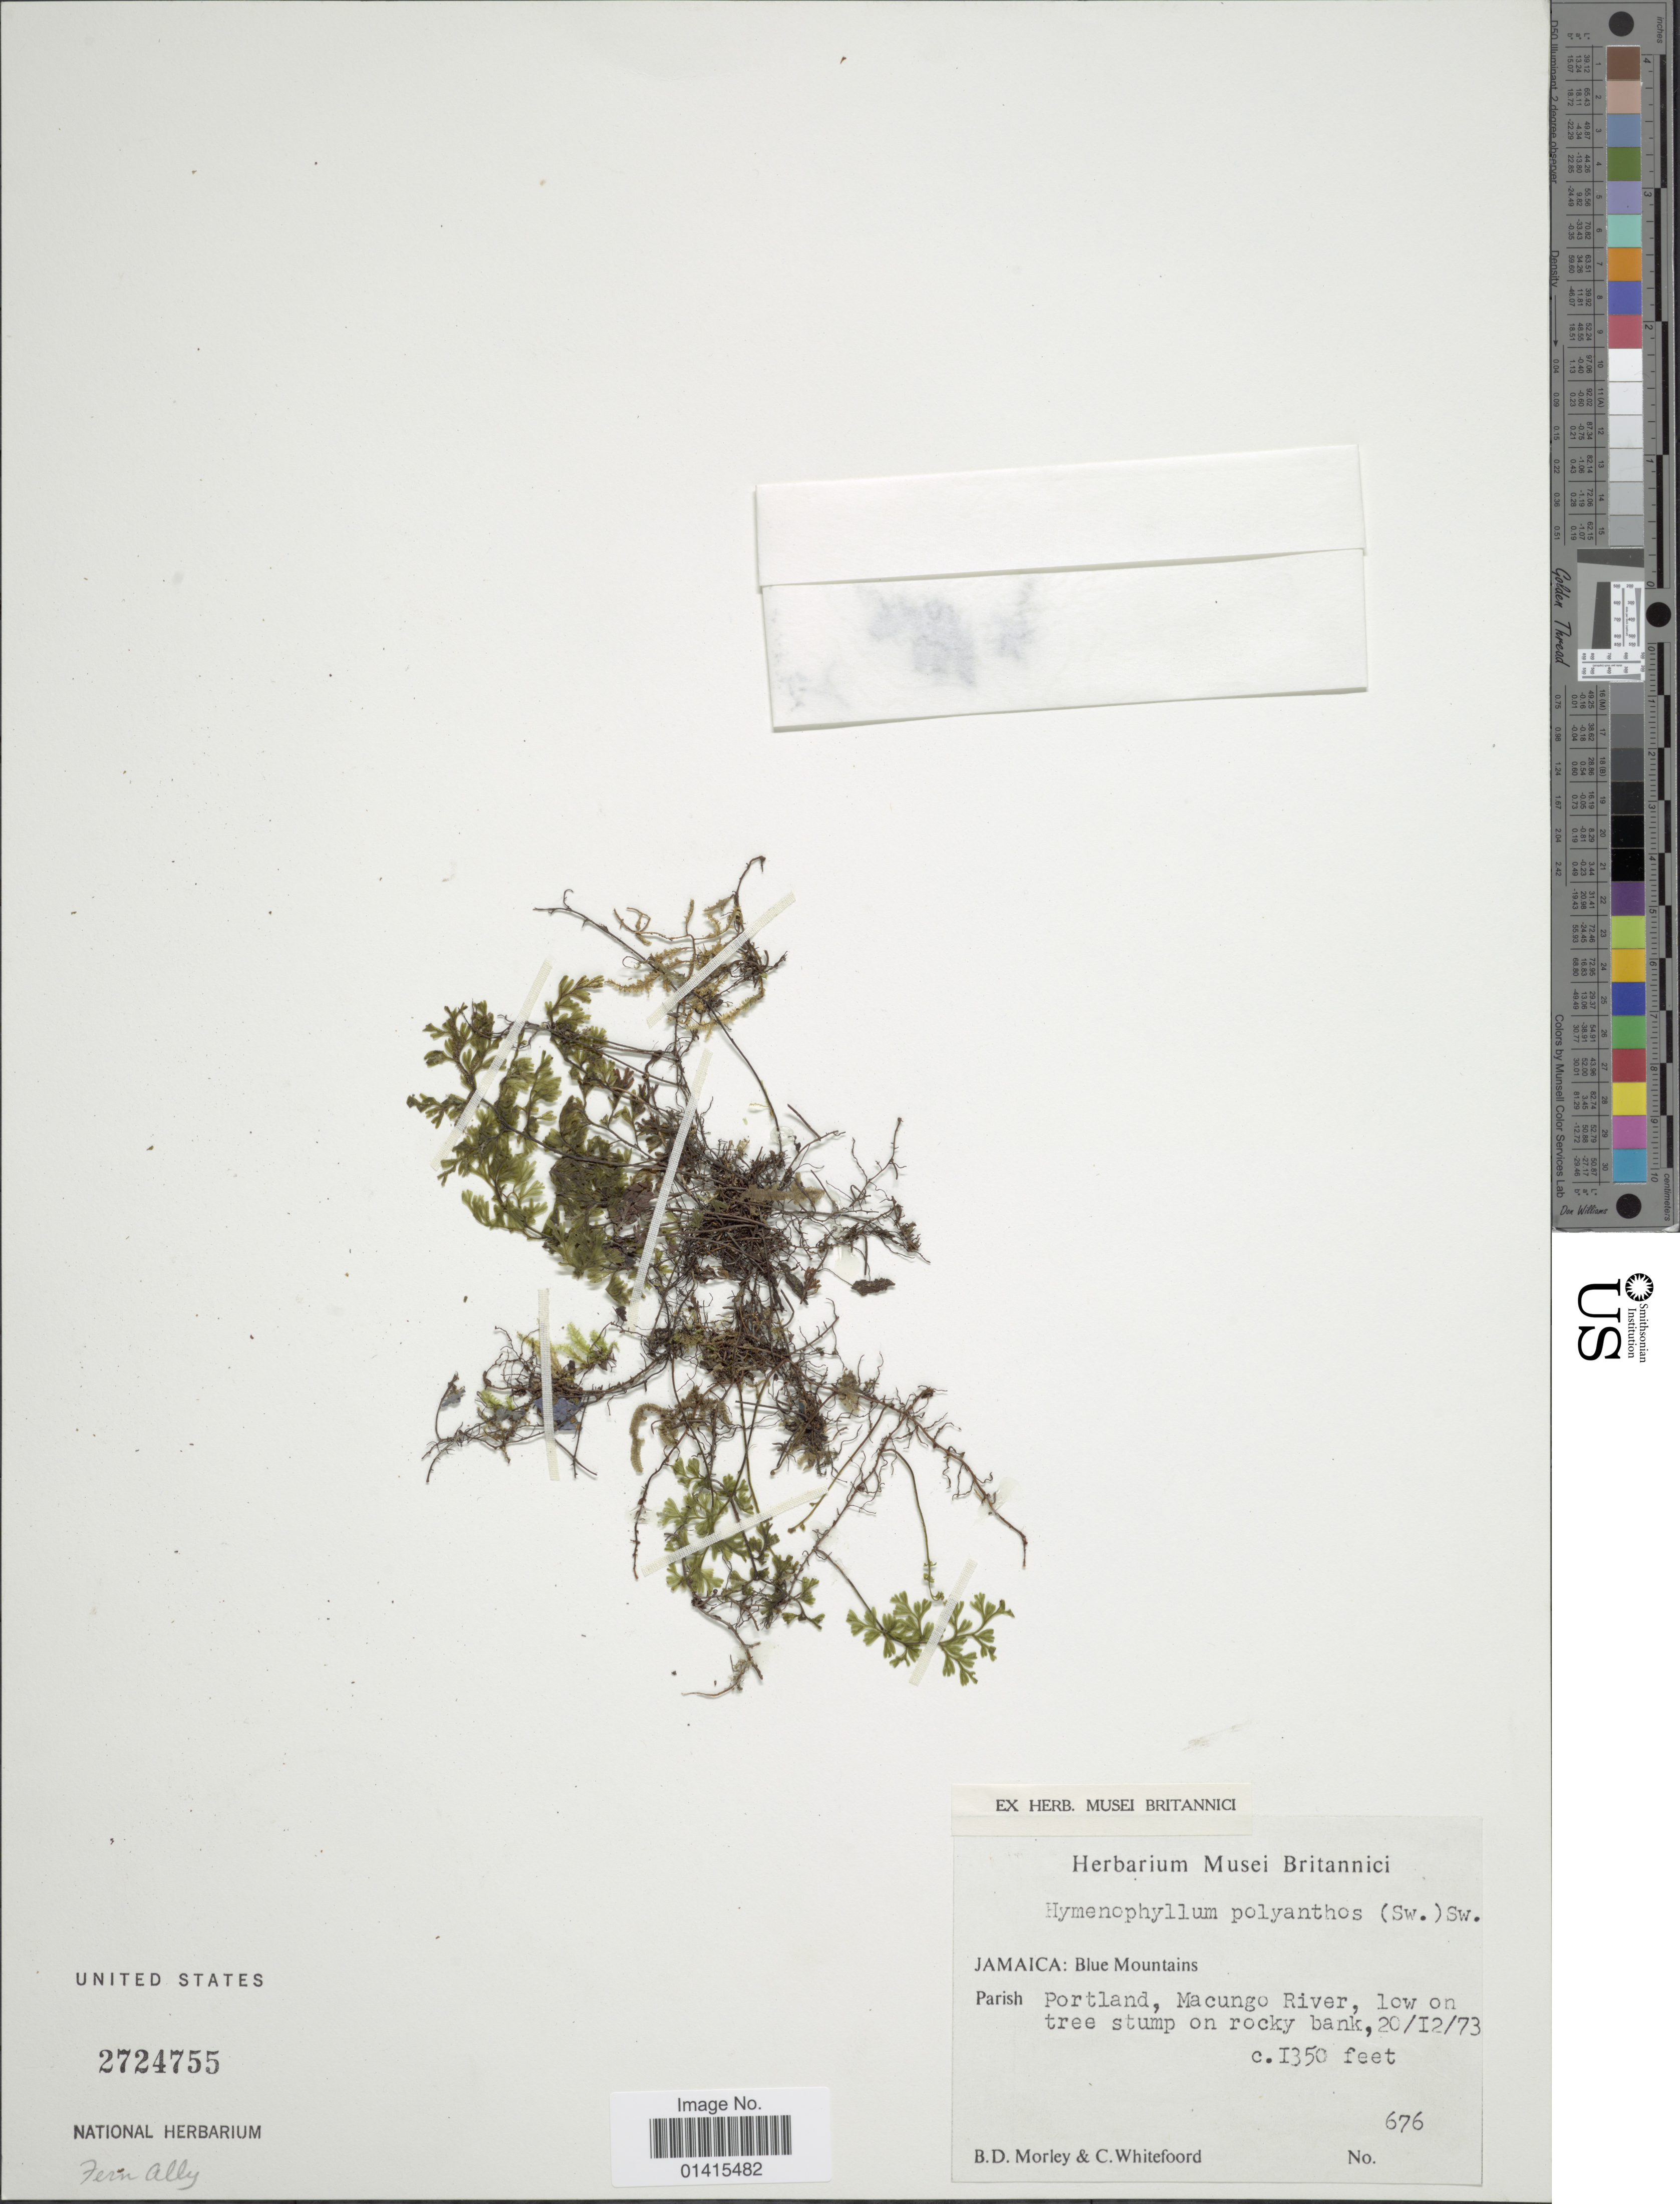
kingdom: Plantae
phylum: Tracheophyta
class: Polypodiopsida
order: Hymenophyllales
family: Hymenophyllaceae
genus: Hymenophyllum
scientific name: Hymenophyllum polyanthos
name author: (Sw.) Sw.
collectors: B. D. Morley & C. Whitefoord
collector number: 676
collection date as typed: Transcribed d/m/y: 20/12/73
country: Jamaica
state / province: Portland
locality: Jamaica: Blue Mountains, parish Portland, Macungo River, low on tree stump on rocky bank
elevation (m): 411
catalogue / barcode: US 2724755